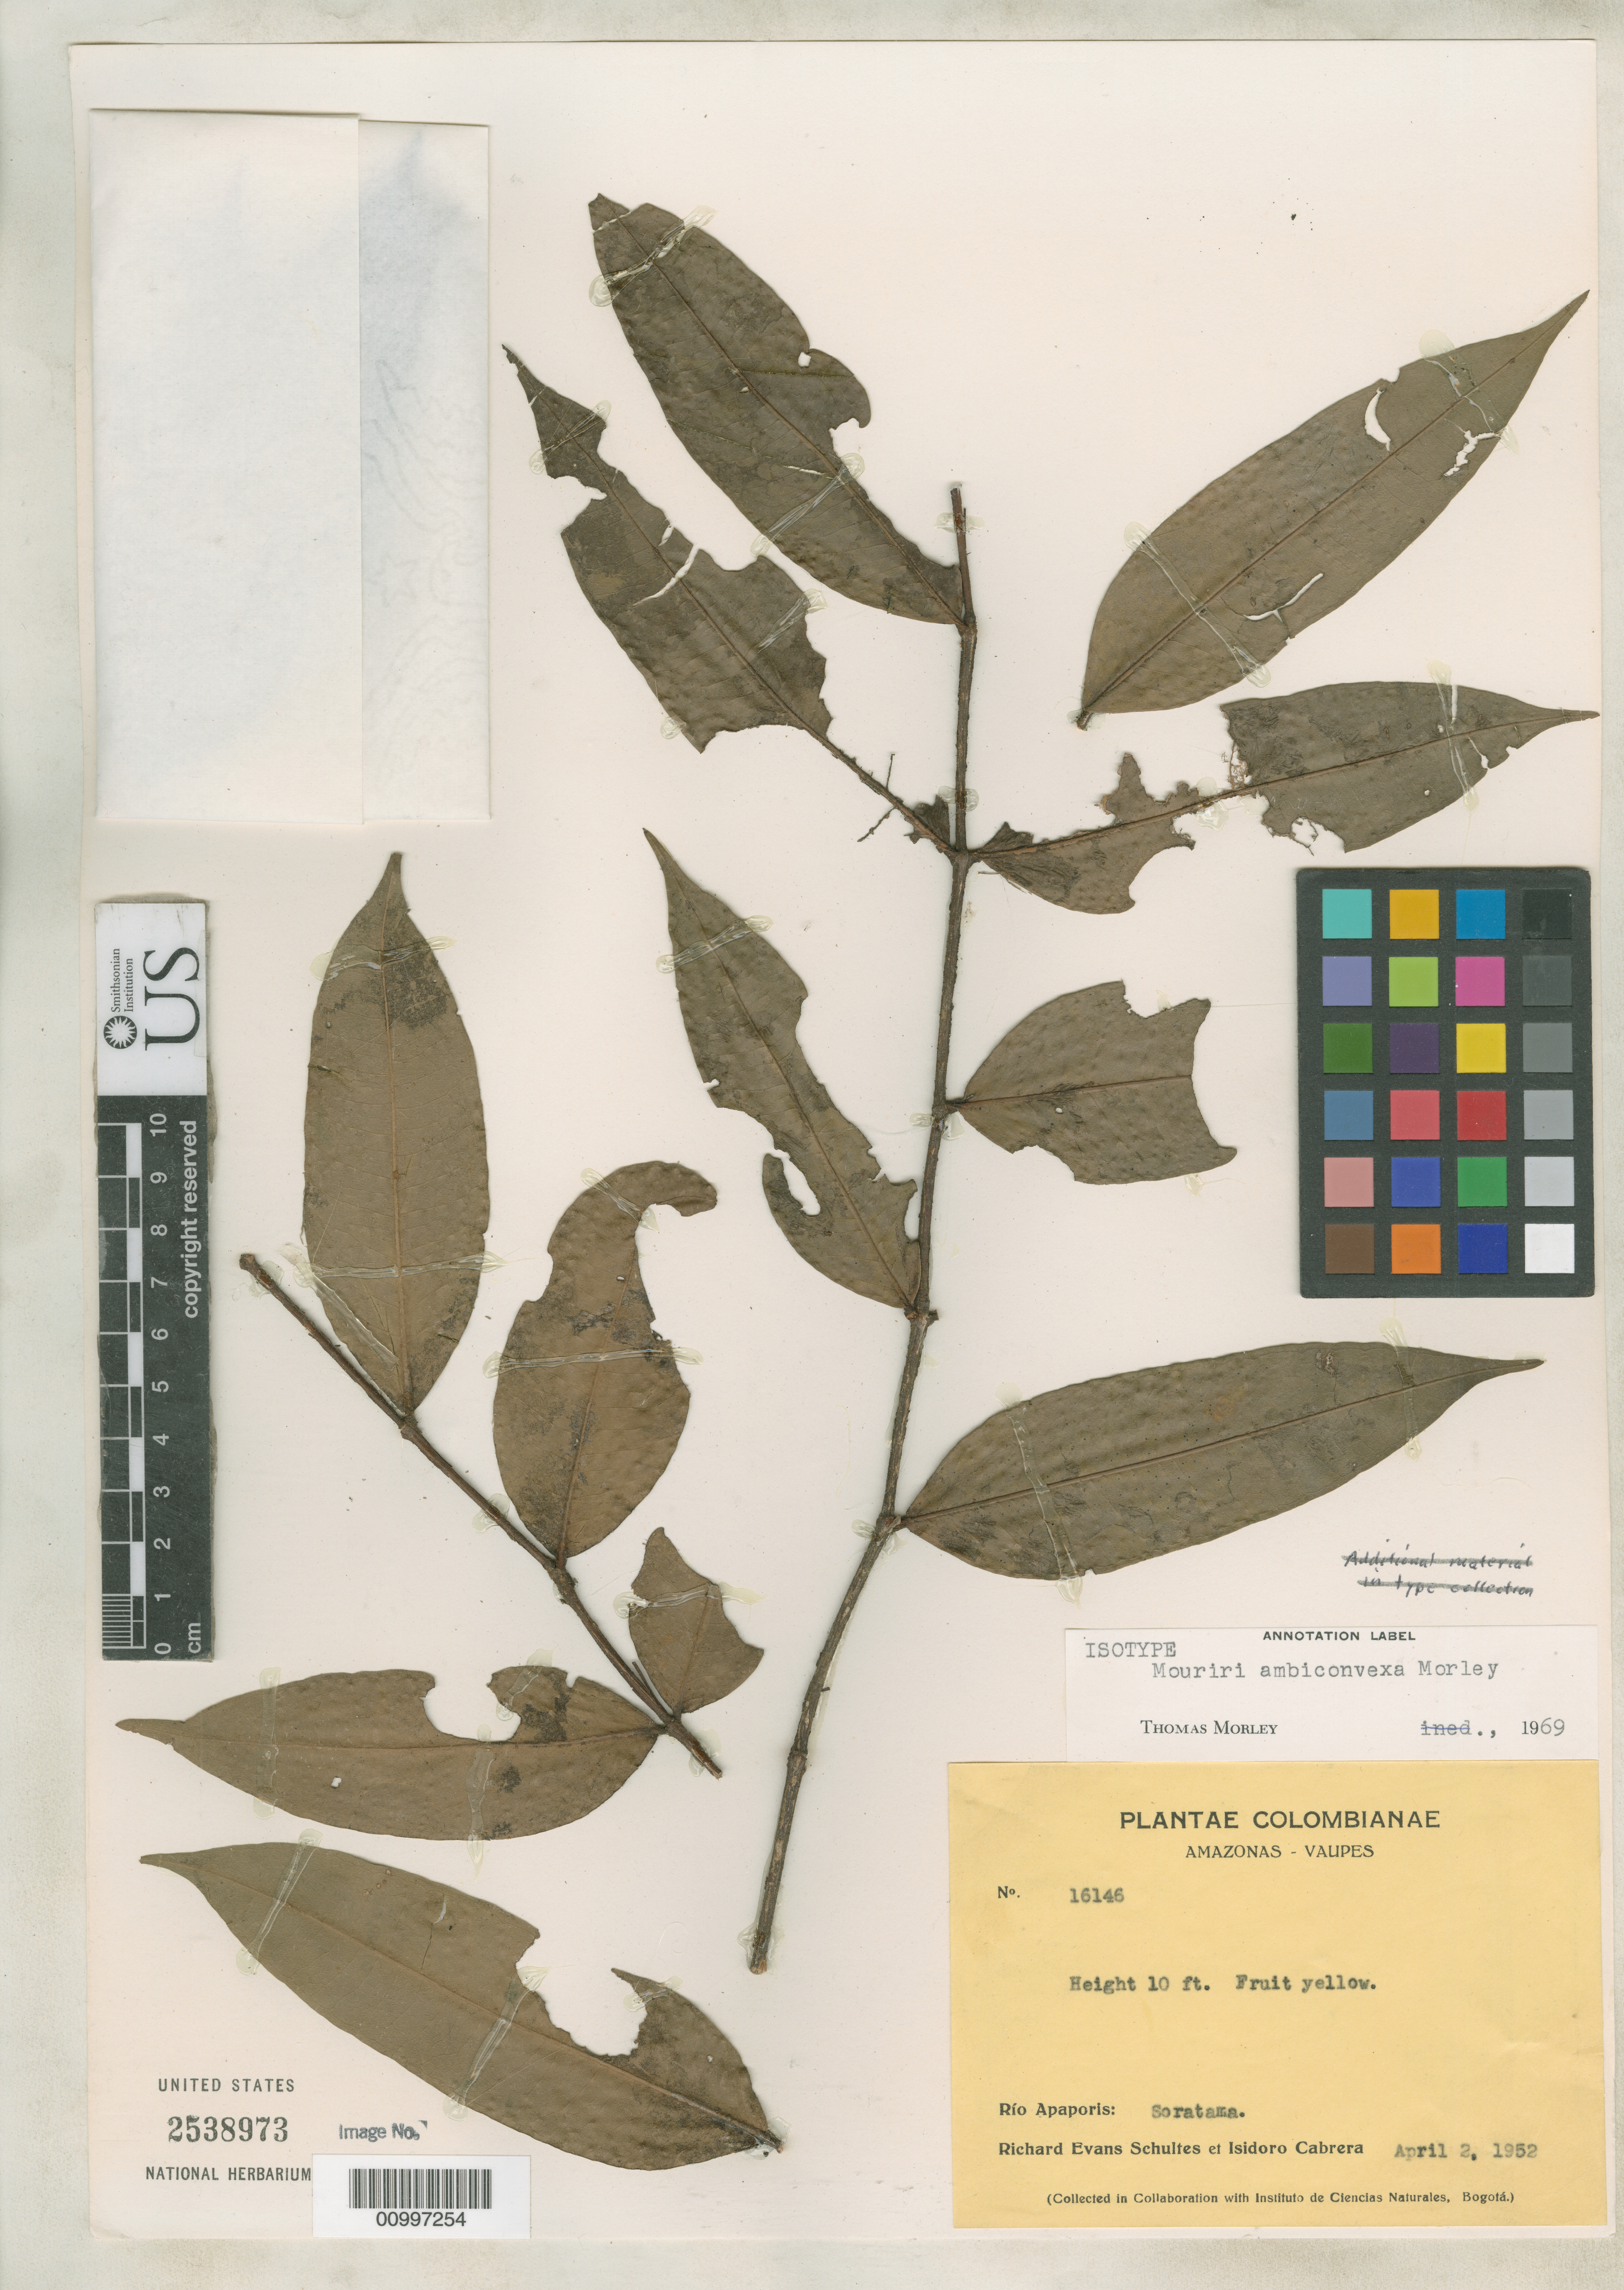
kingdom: Plantae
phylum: Tracheophyta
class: Magnoliopsida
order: Myrtales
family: Melastomataceae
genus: Mouriri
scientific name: Mouriri ambiconvexa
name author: Morley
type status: Isotype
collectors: R. E. Schultes & I. Cabrera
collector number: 16146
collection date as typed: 02 Apr 1952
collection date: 1952-04-02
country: Colombia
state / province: Vaupés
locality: Rio Apaporis: Soratama.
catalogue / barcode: US 2538973